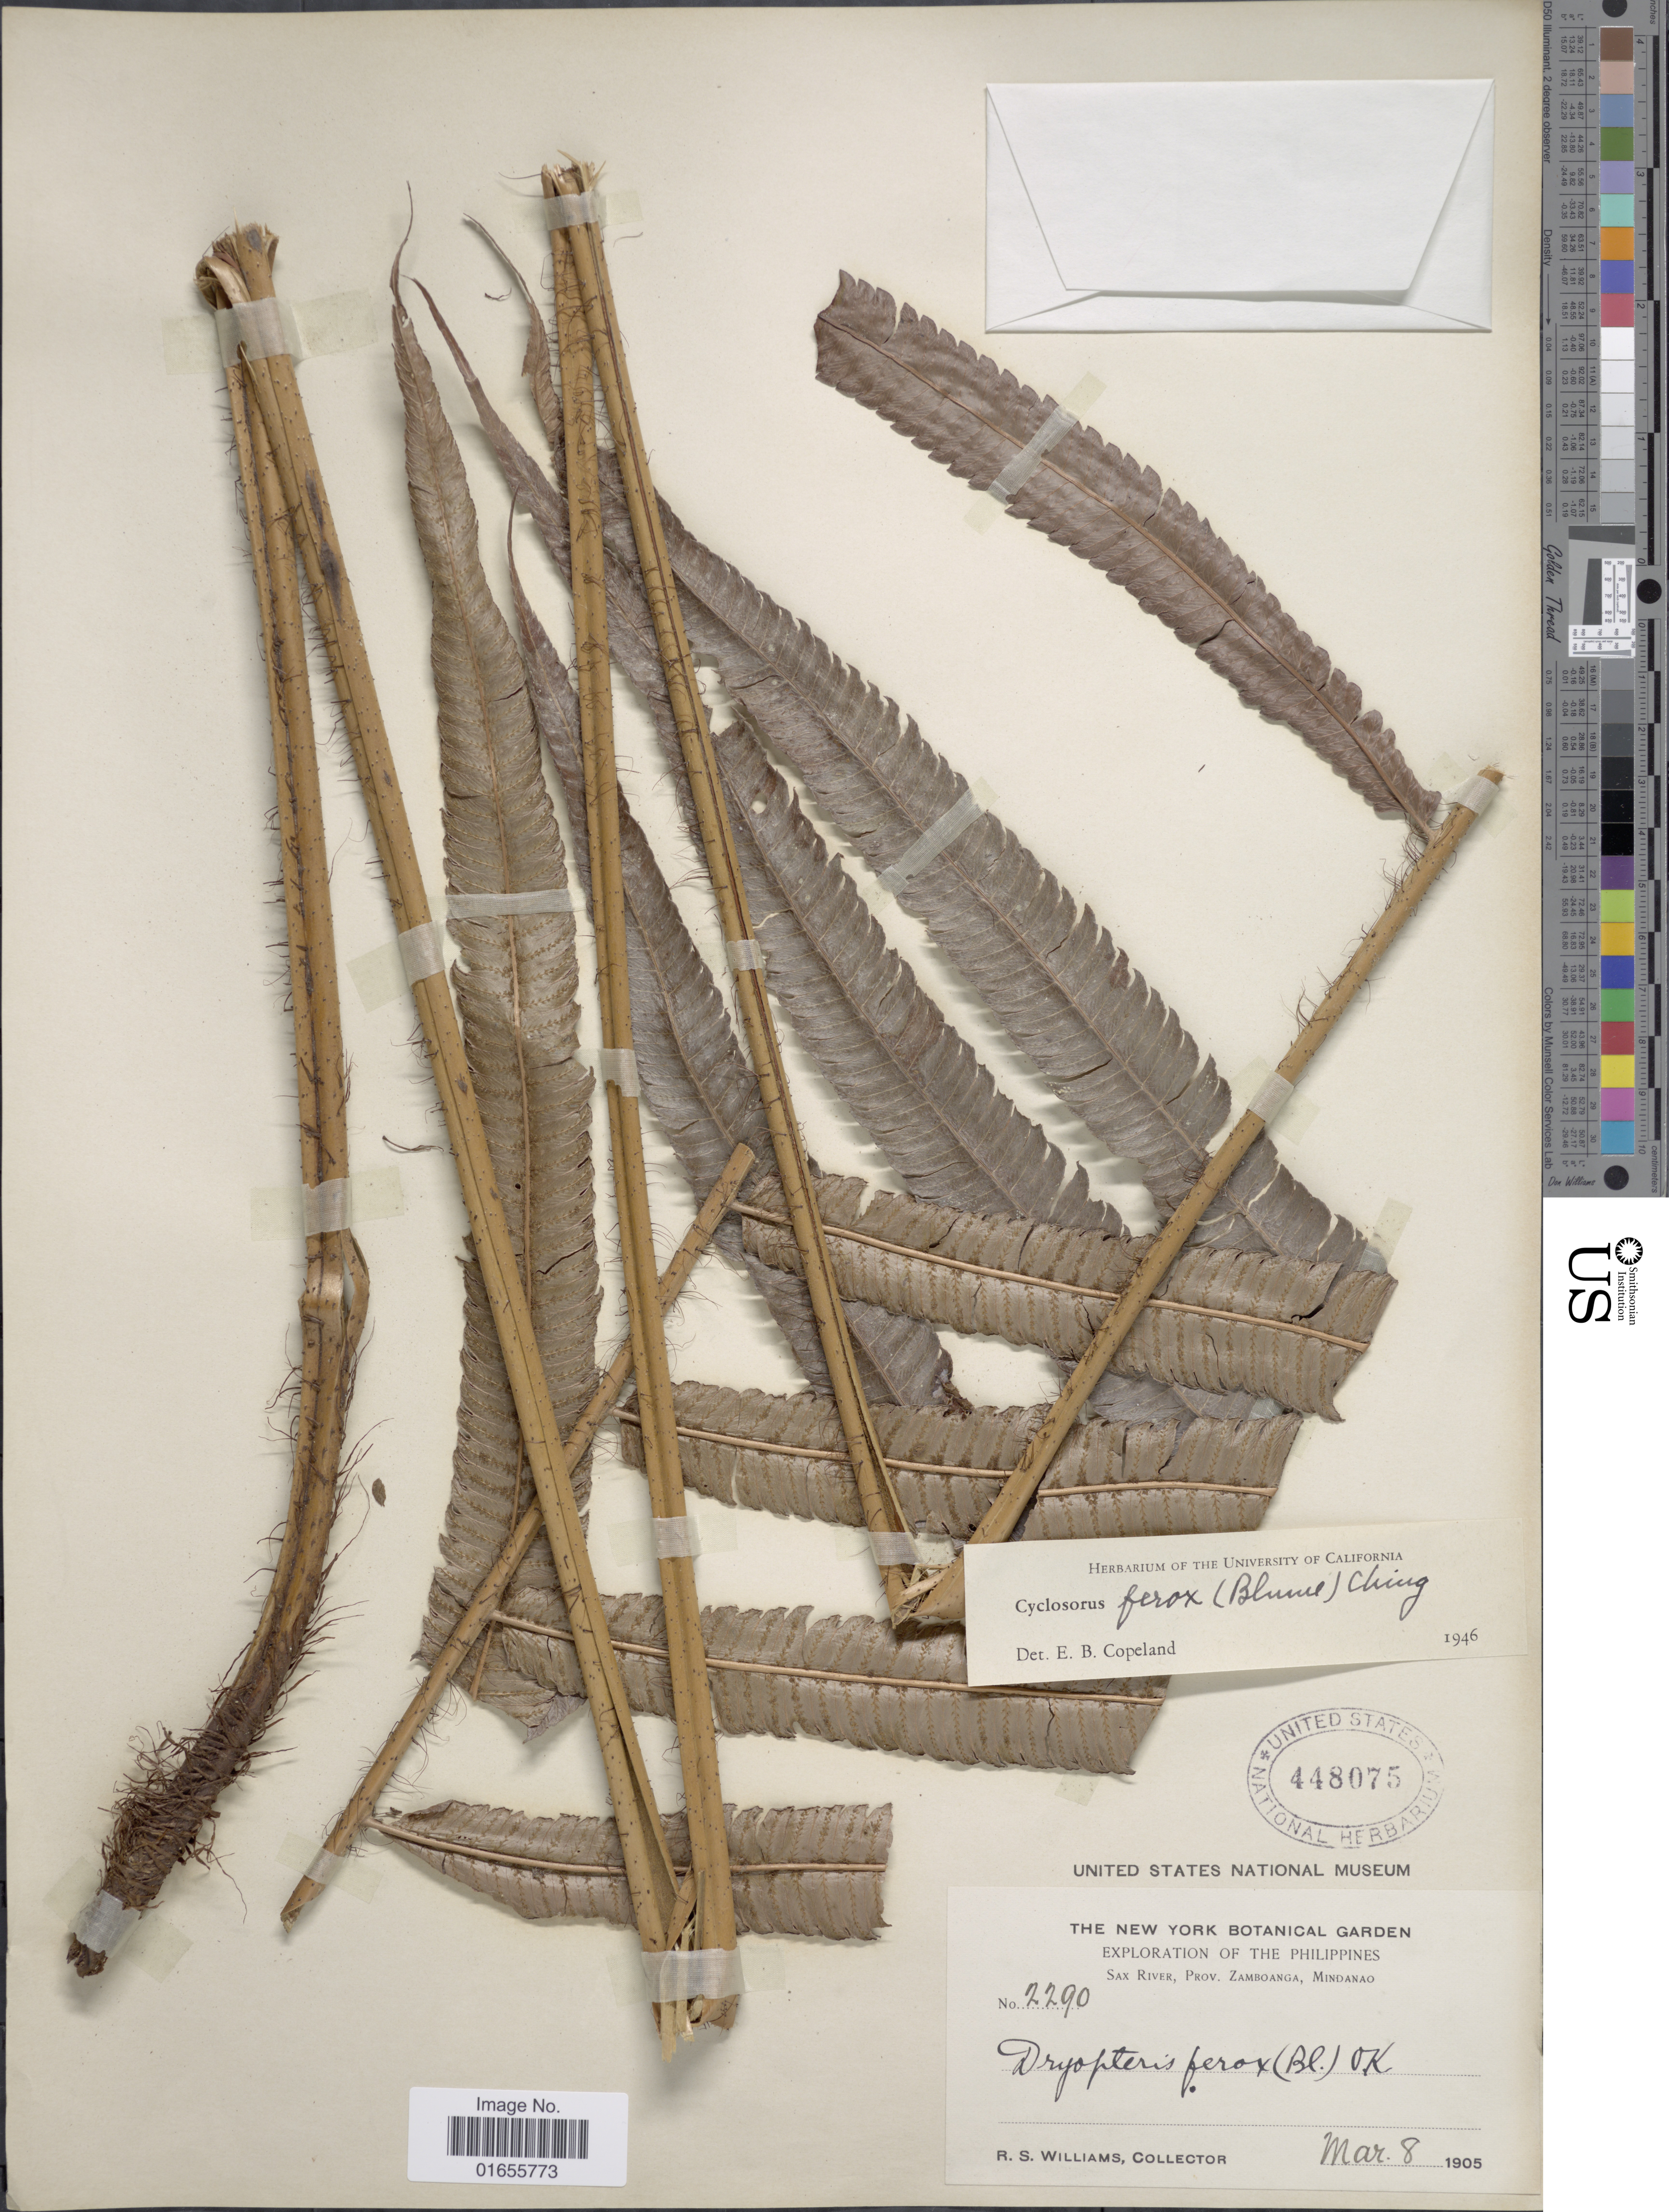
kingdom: Plantae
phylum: Tracheophyta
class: Polypodiopsida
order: Polypodiales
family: Thelypteridaceae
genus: Chingia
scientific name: Chingia ferox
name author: (Blume) Holttum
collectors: R. S. Williams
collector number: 2290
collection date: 1905-03-08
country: Philippines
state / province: Zamboanga Peninsula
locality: Sax River, Mindanao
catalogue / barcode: US 448075